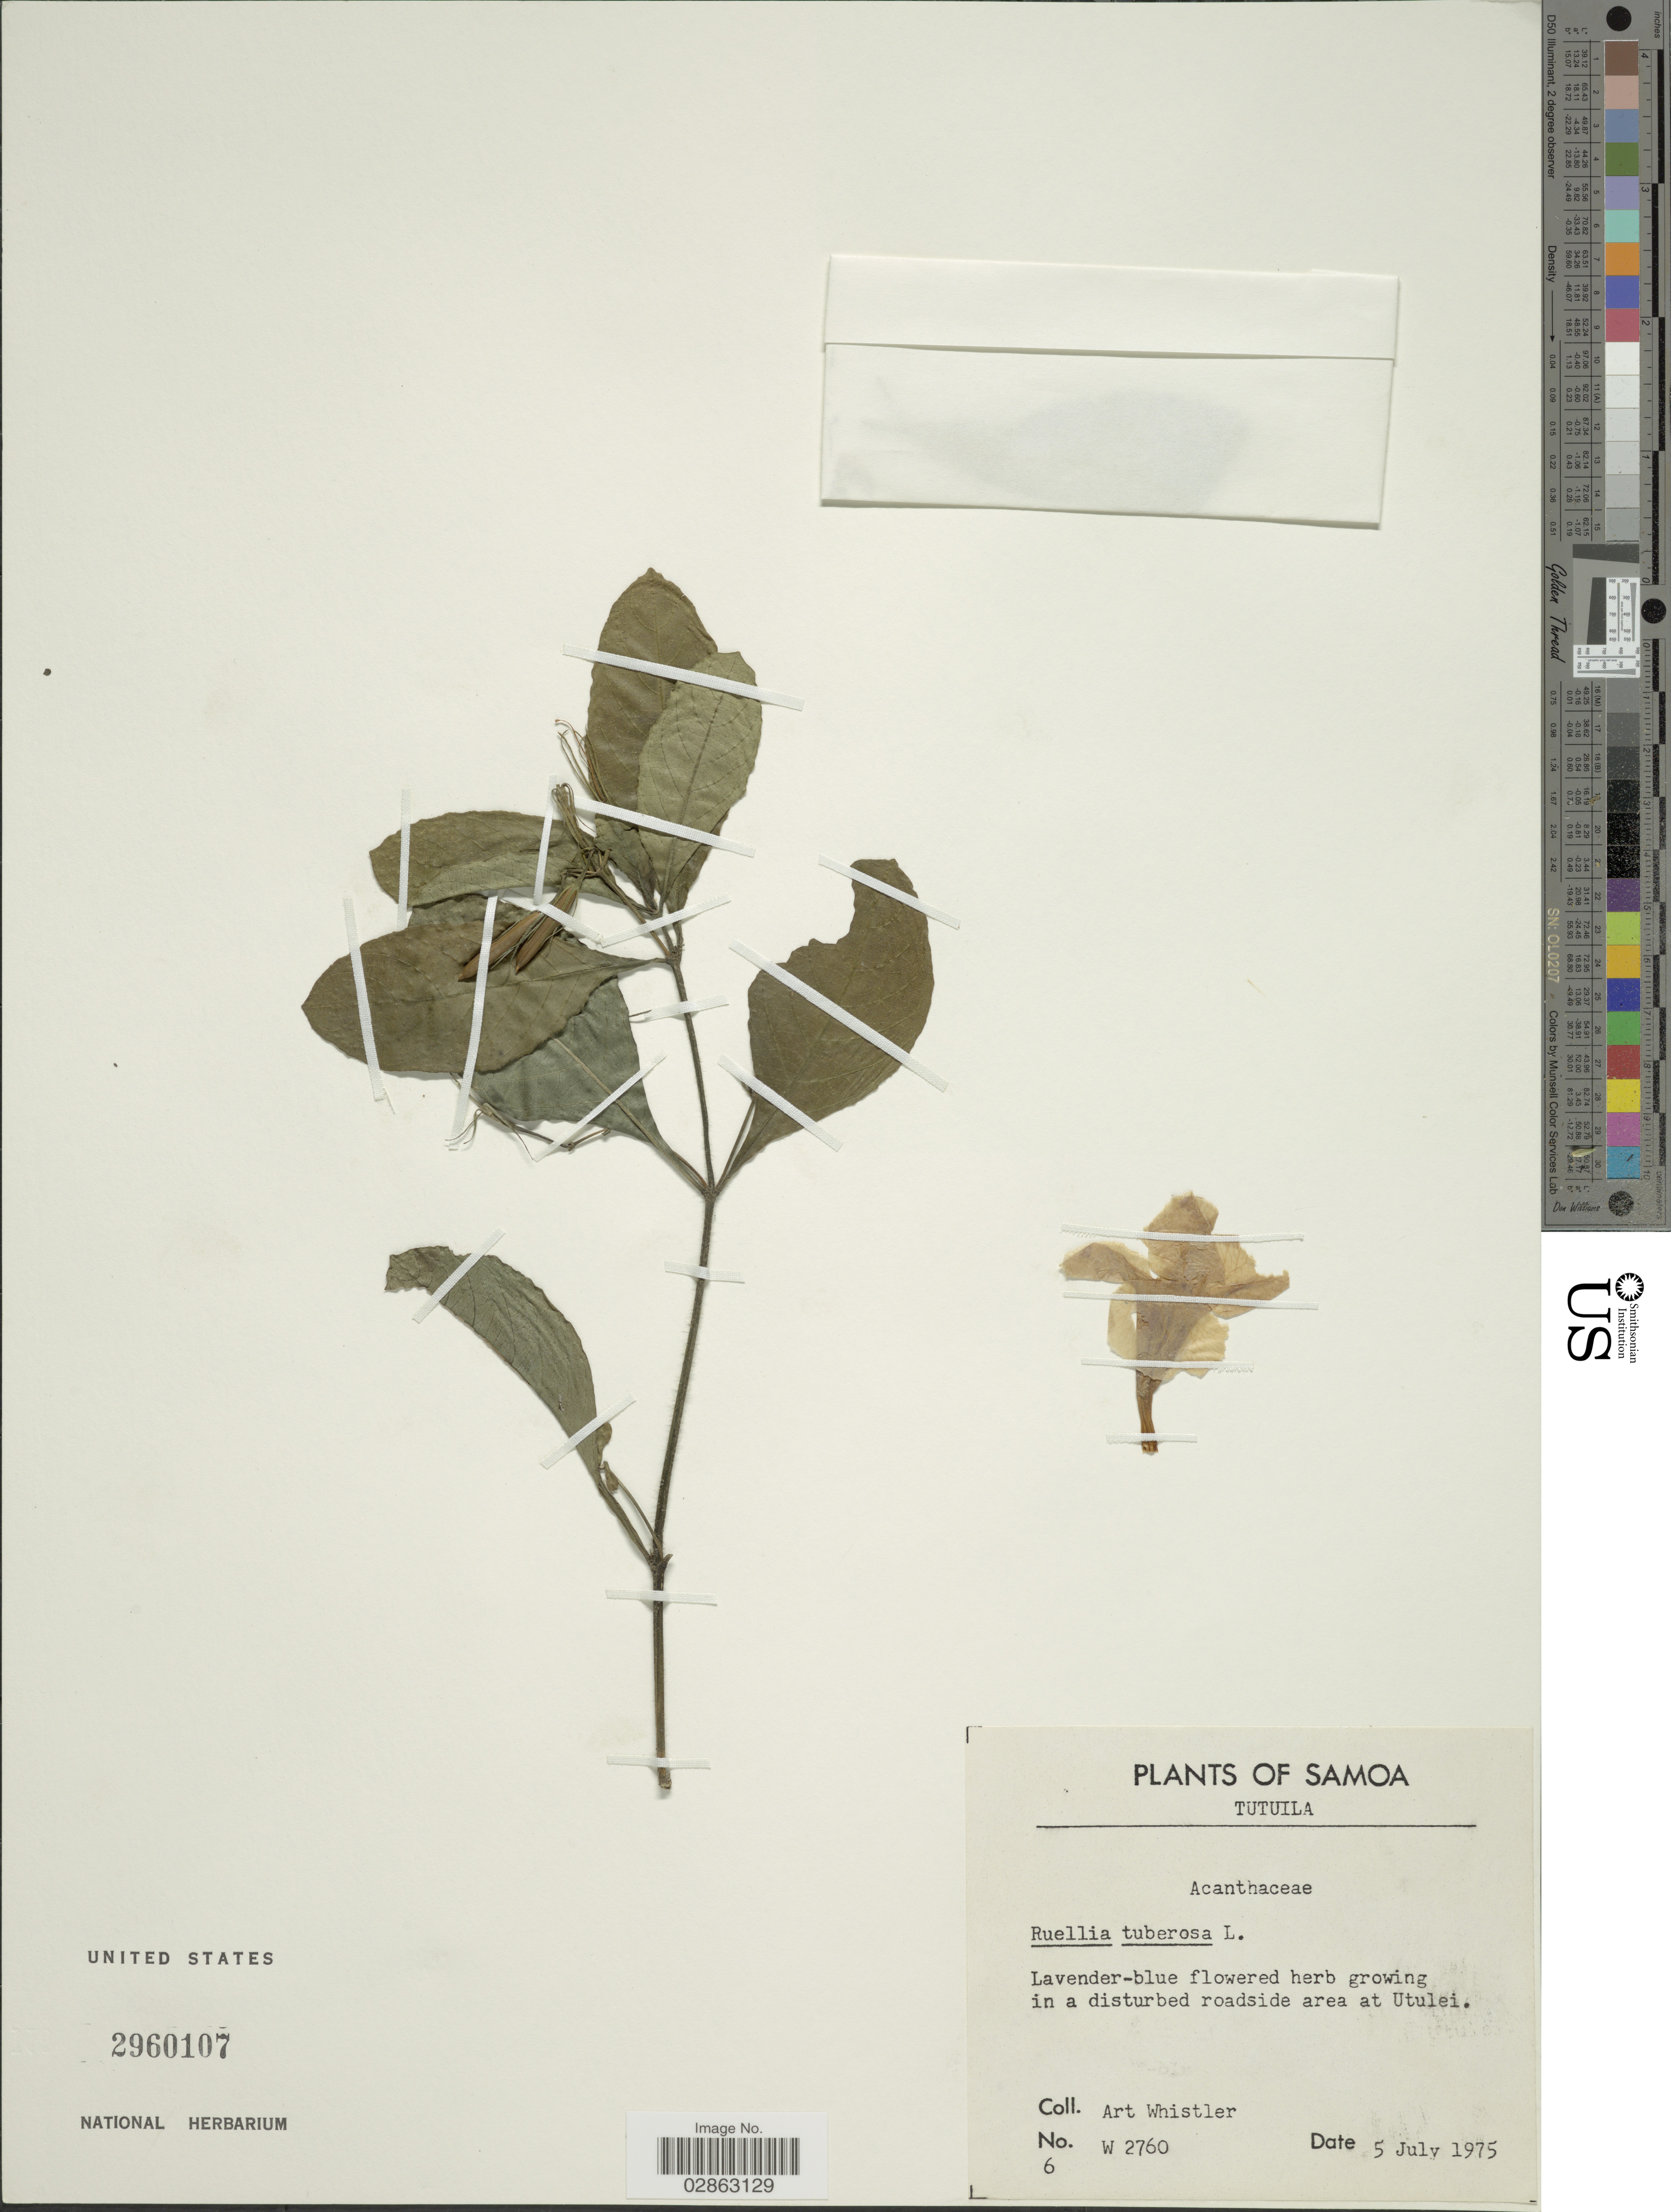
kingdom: Plantae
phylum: Tracheophyta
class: Magnoliopsida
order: Lamiales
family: Acanthaceae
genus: Ruellia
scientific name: Ruellia tuberosa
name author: L.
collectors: A. Whistler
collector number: W2760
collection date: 1975-07-05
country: American Samoa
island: Tutuila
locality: Samoa. Tutuila. Roadside area ar Utulei.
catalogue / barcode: US 2960107